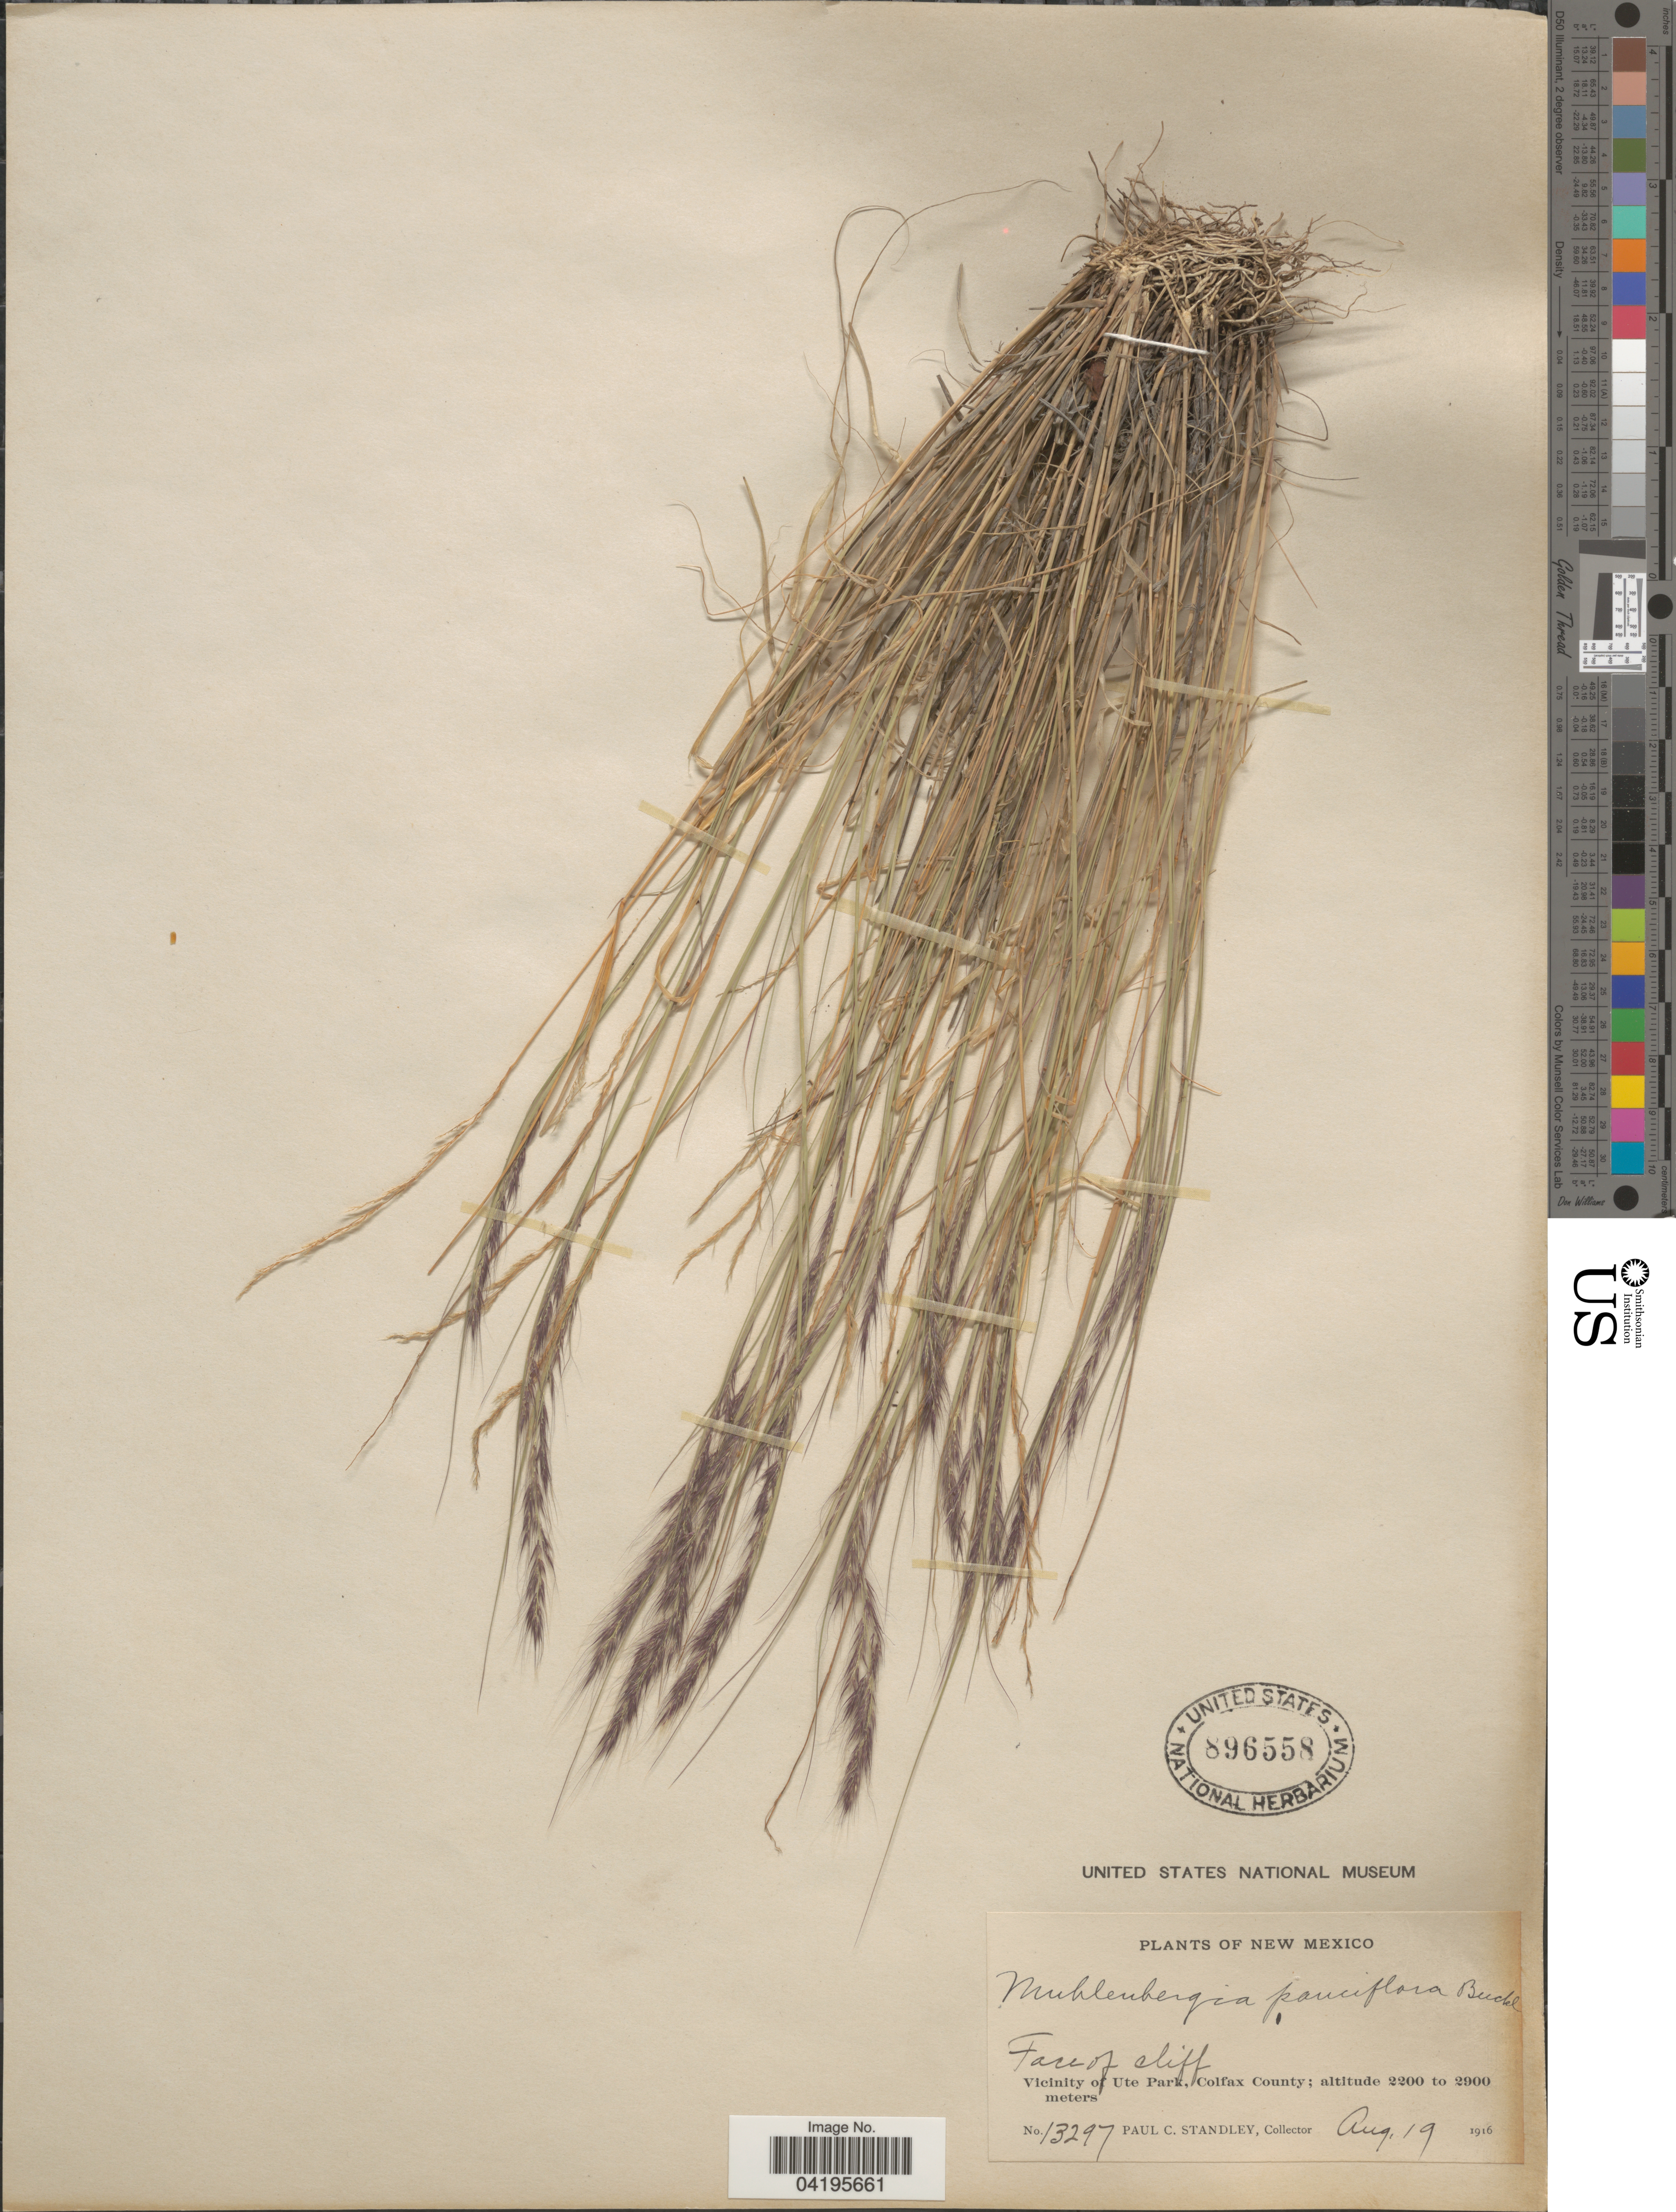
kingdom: Plantae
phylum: Tracheophyta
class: Liliopsida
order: Poales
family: Poaceae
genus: Muhlenbergia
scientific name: Muhlenbergia pauciflora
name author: Buckley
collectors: P. C. Standley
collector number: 13297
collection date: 1916-08-19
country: United States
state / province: New Mexico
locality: Vicinity of Ute Park, Colfax County.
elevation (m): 2200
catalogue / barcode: US 896558